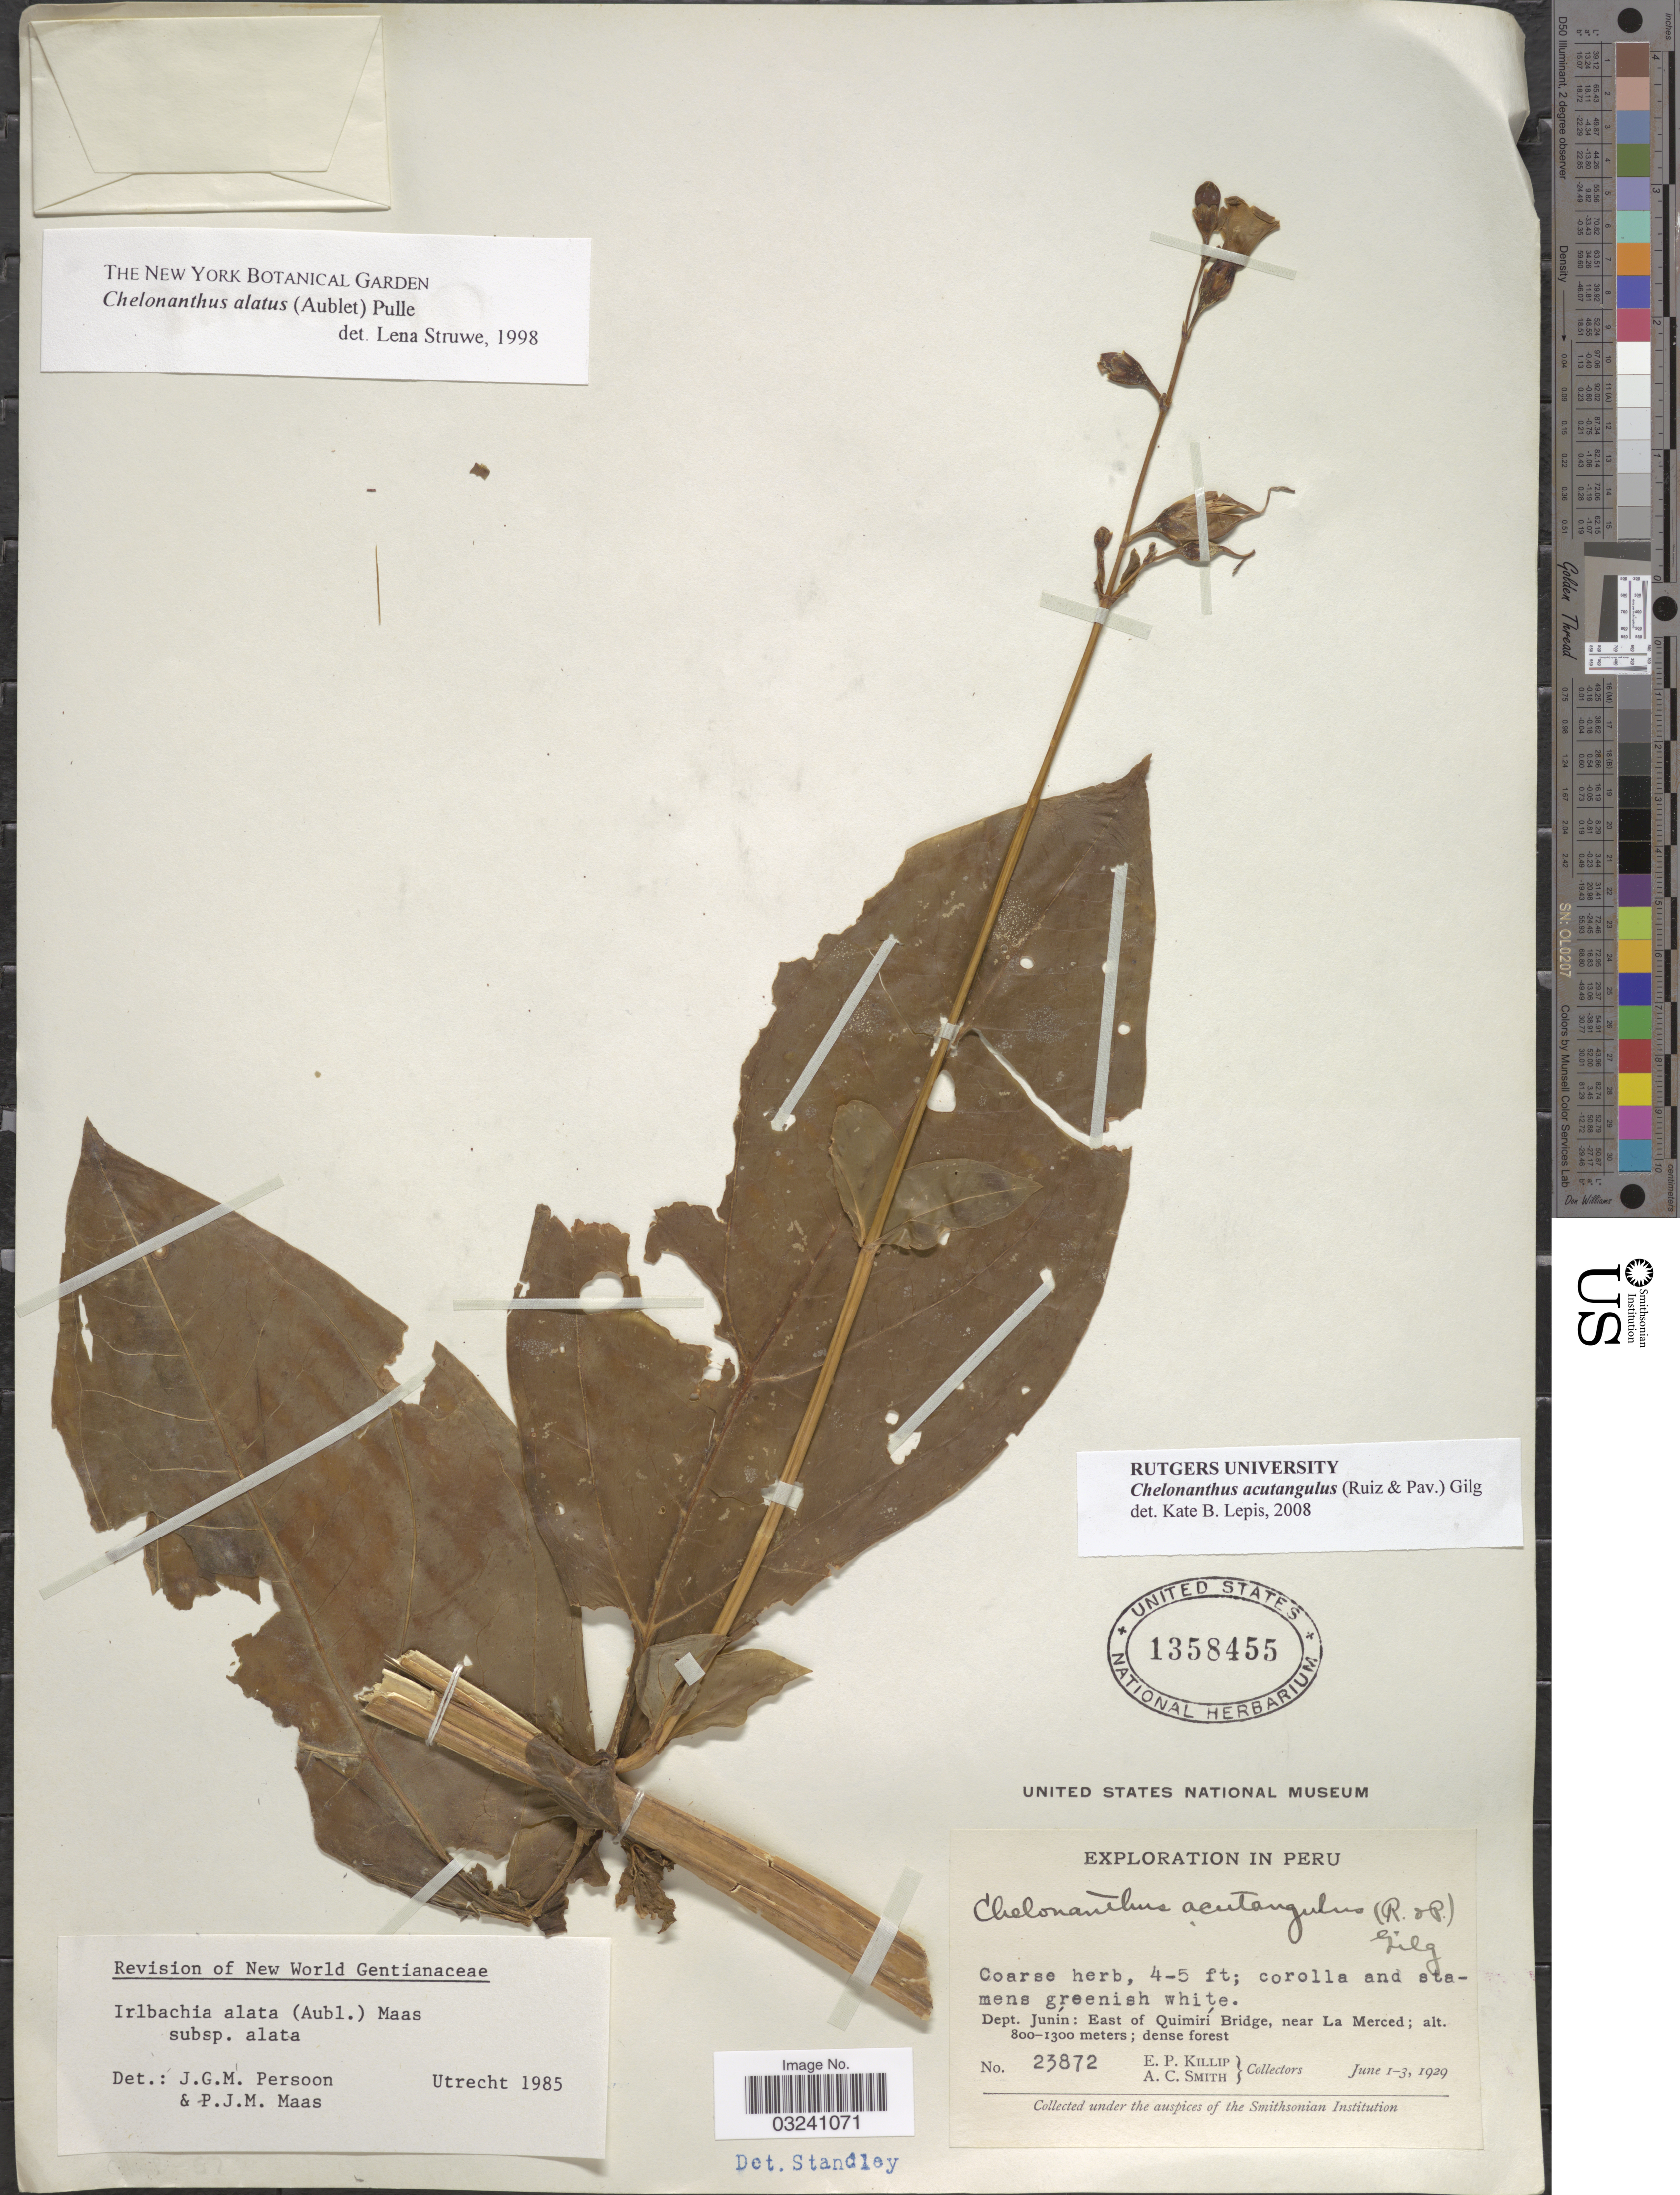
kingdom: Plantae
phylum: Tracheophyta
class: Magnoliopsida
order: Gentianales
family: Gentianaceae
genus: Chelonanthus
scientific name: Chelonanthus acutangulus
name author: (Ruiz & Pav.) Gilg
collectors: E. P. Killip & A. C. Smith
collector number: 23872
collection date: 1929-06-01/1929-06-03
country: Peru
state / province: Junín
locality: Dept. Junín: East of Quimirí Bridge, near La Merced.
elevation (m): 800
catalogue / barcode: US 1358455